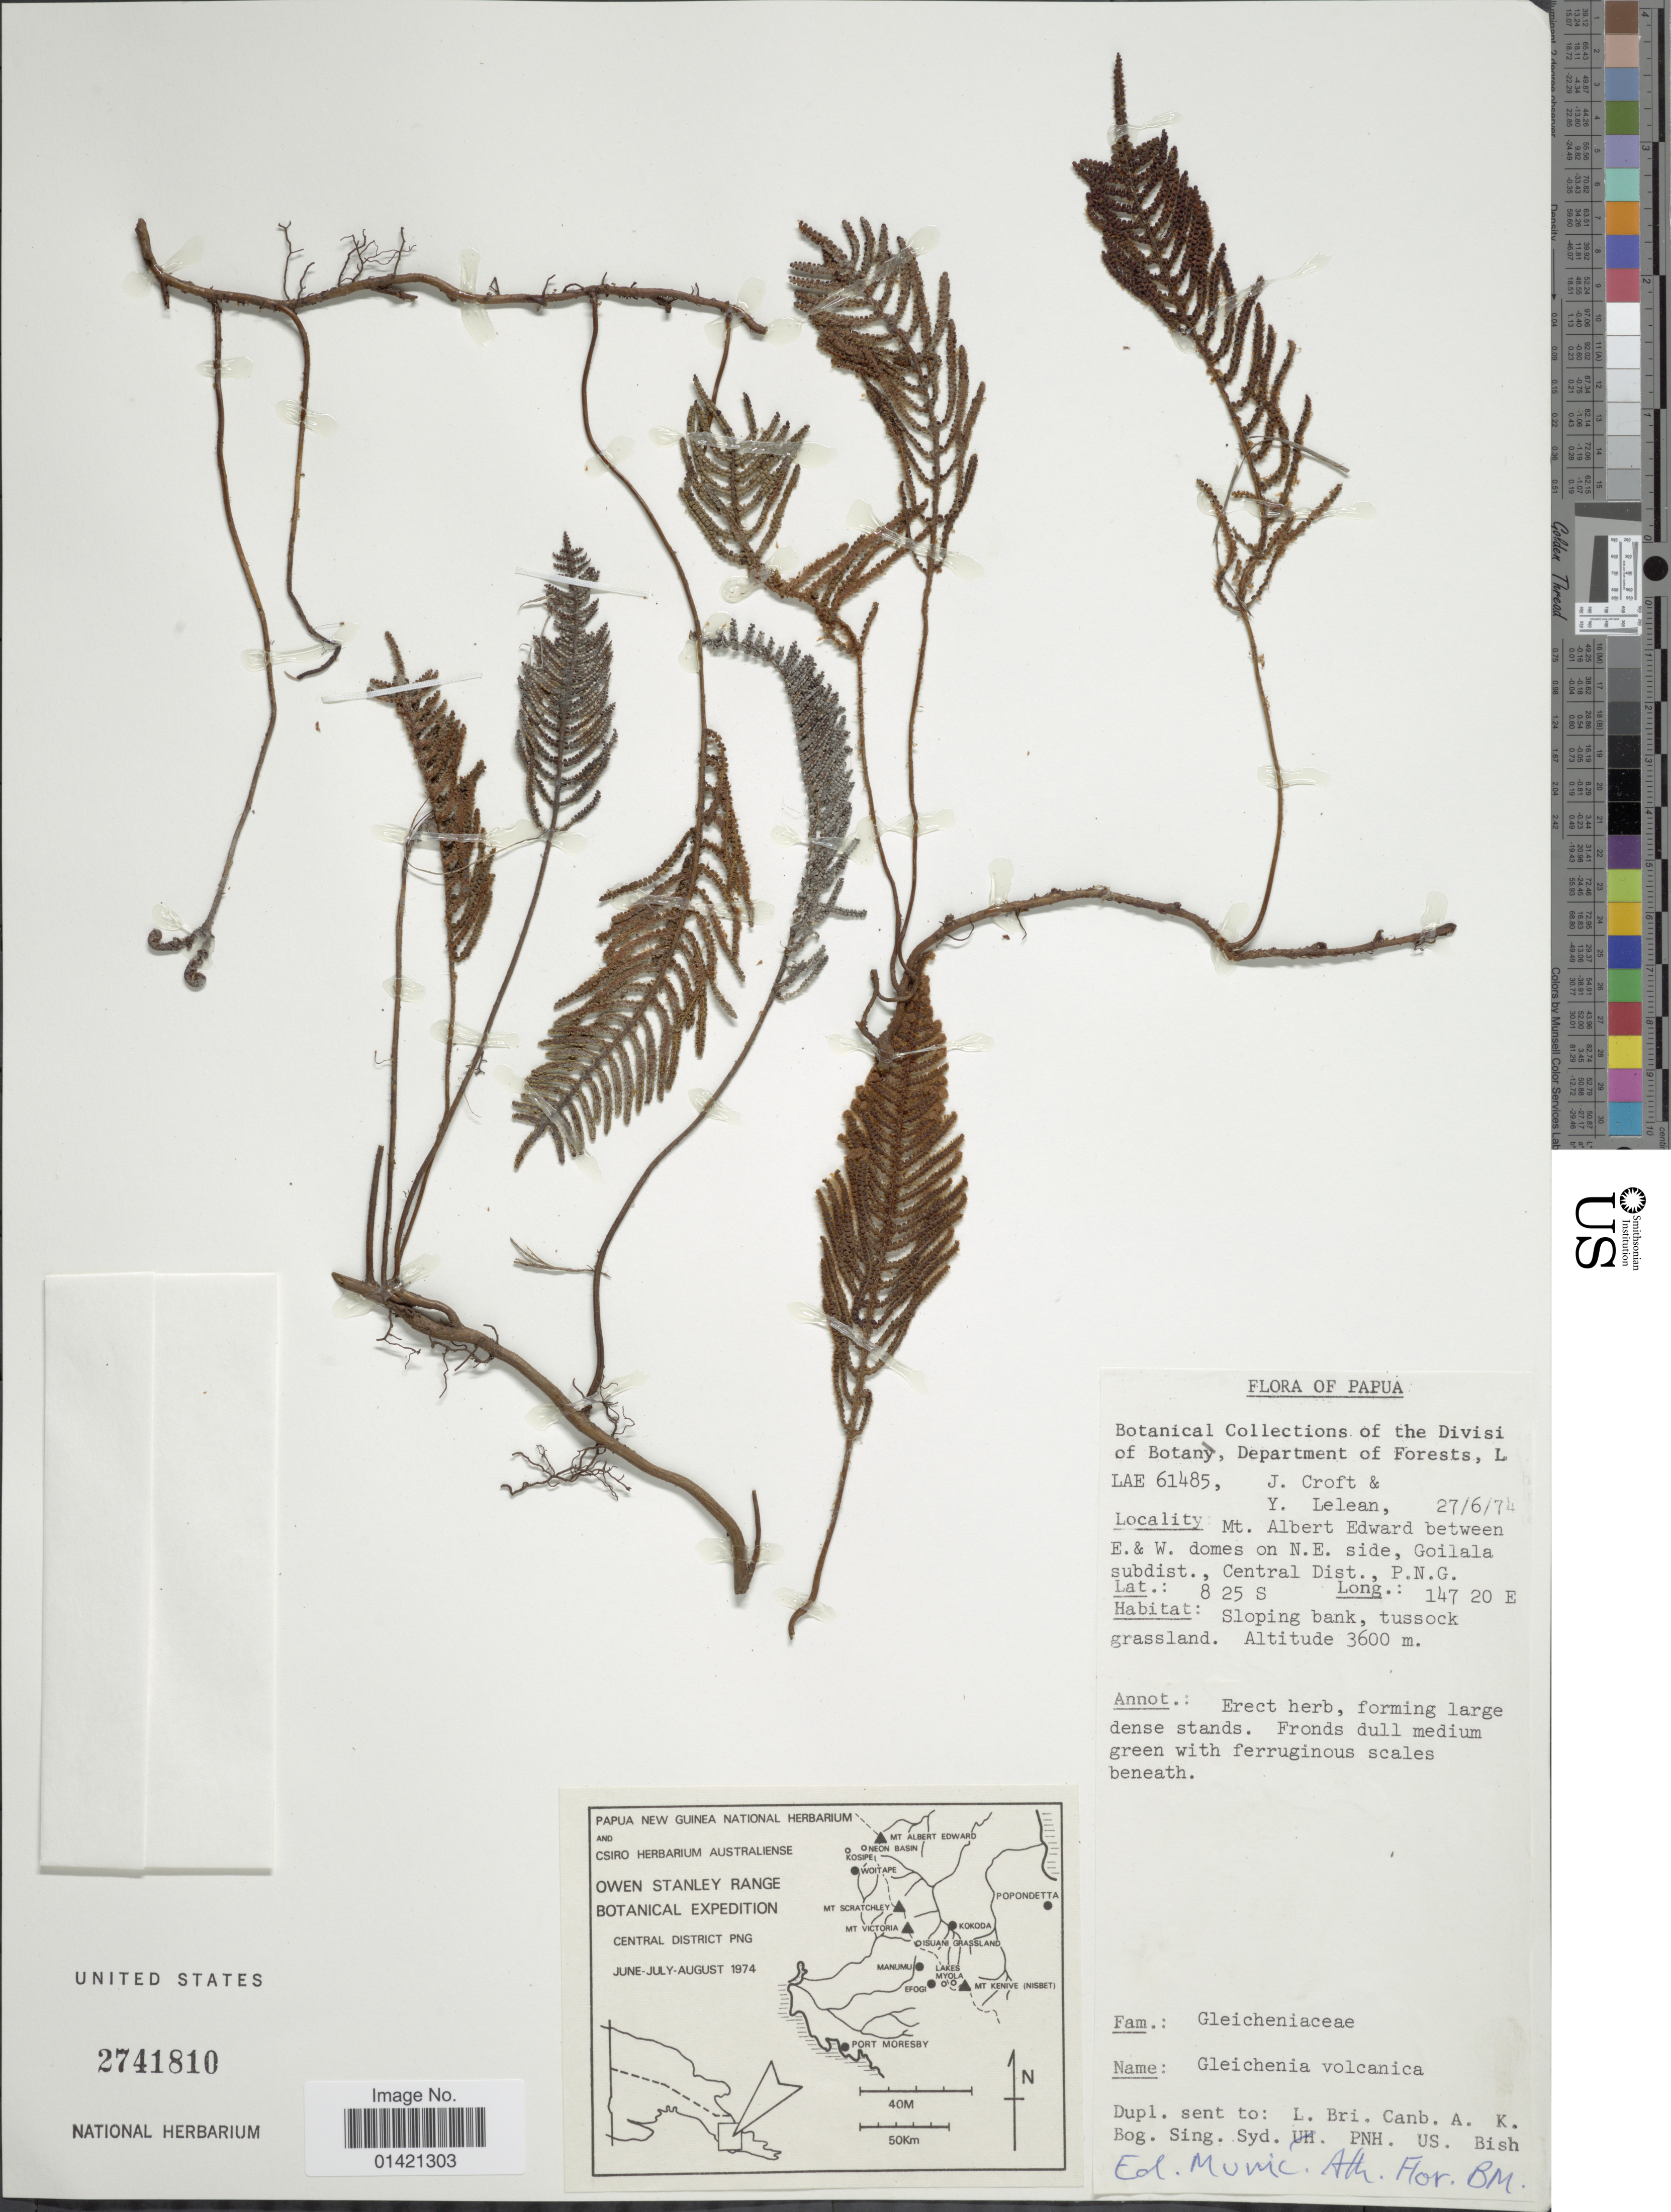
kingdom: Plantae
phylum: Tracheophyta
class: Polypodiopsida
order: Gleicheniales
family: Gleicheniaceae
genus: Gleichenia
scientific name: Gleichenia vulcanica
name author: Blume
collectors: J. Croft & Y. Lelean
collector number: LAE 61485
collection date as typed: Transcribed d/m/y: 27/6/74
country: Papua New Guinea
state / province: Central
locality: Papua. Mt. Albert Edward between E.& W. domes on N.E. side, Goilala subdist., Central Dist., P.N.G. Central District.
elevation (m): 3600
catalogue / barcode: US 2741810